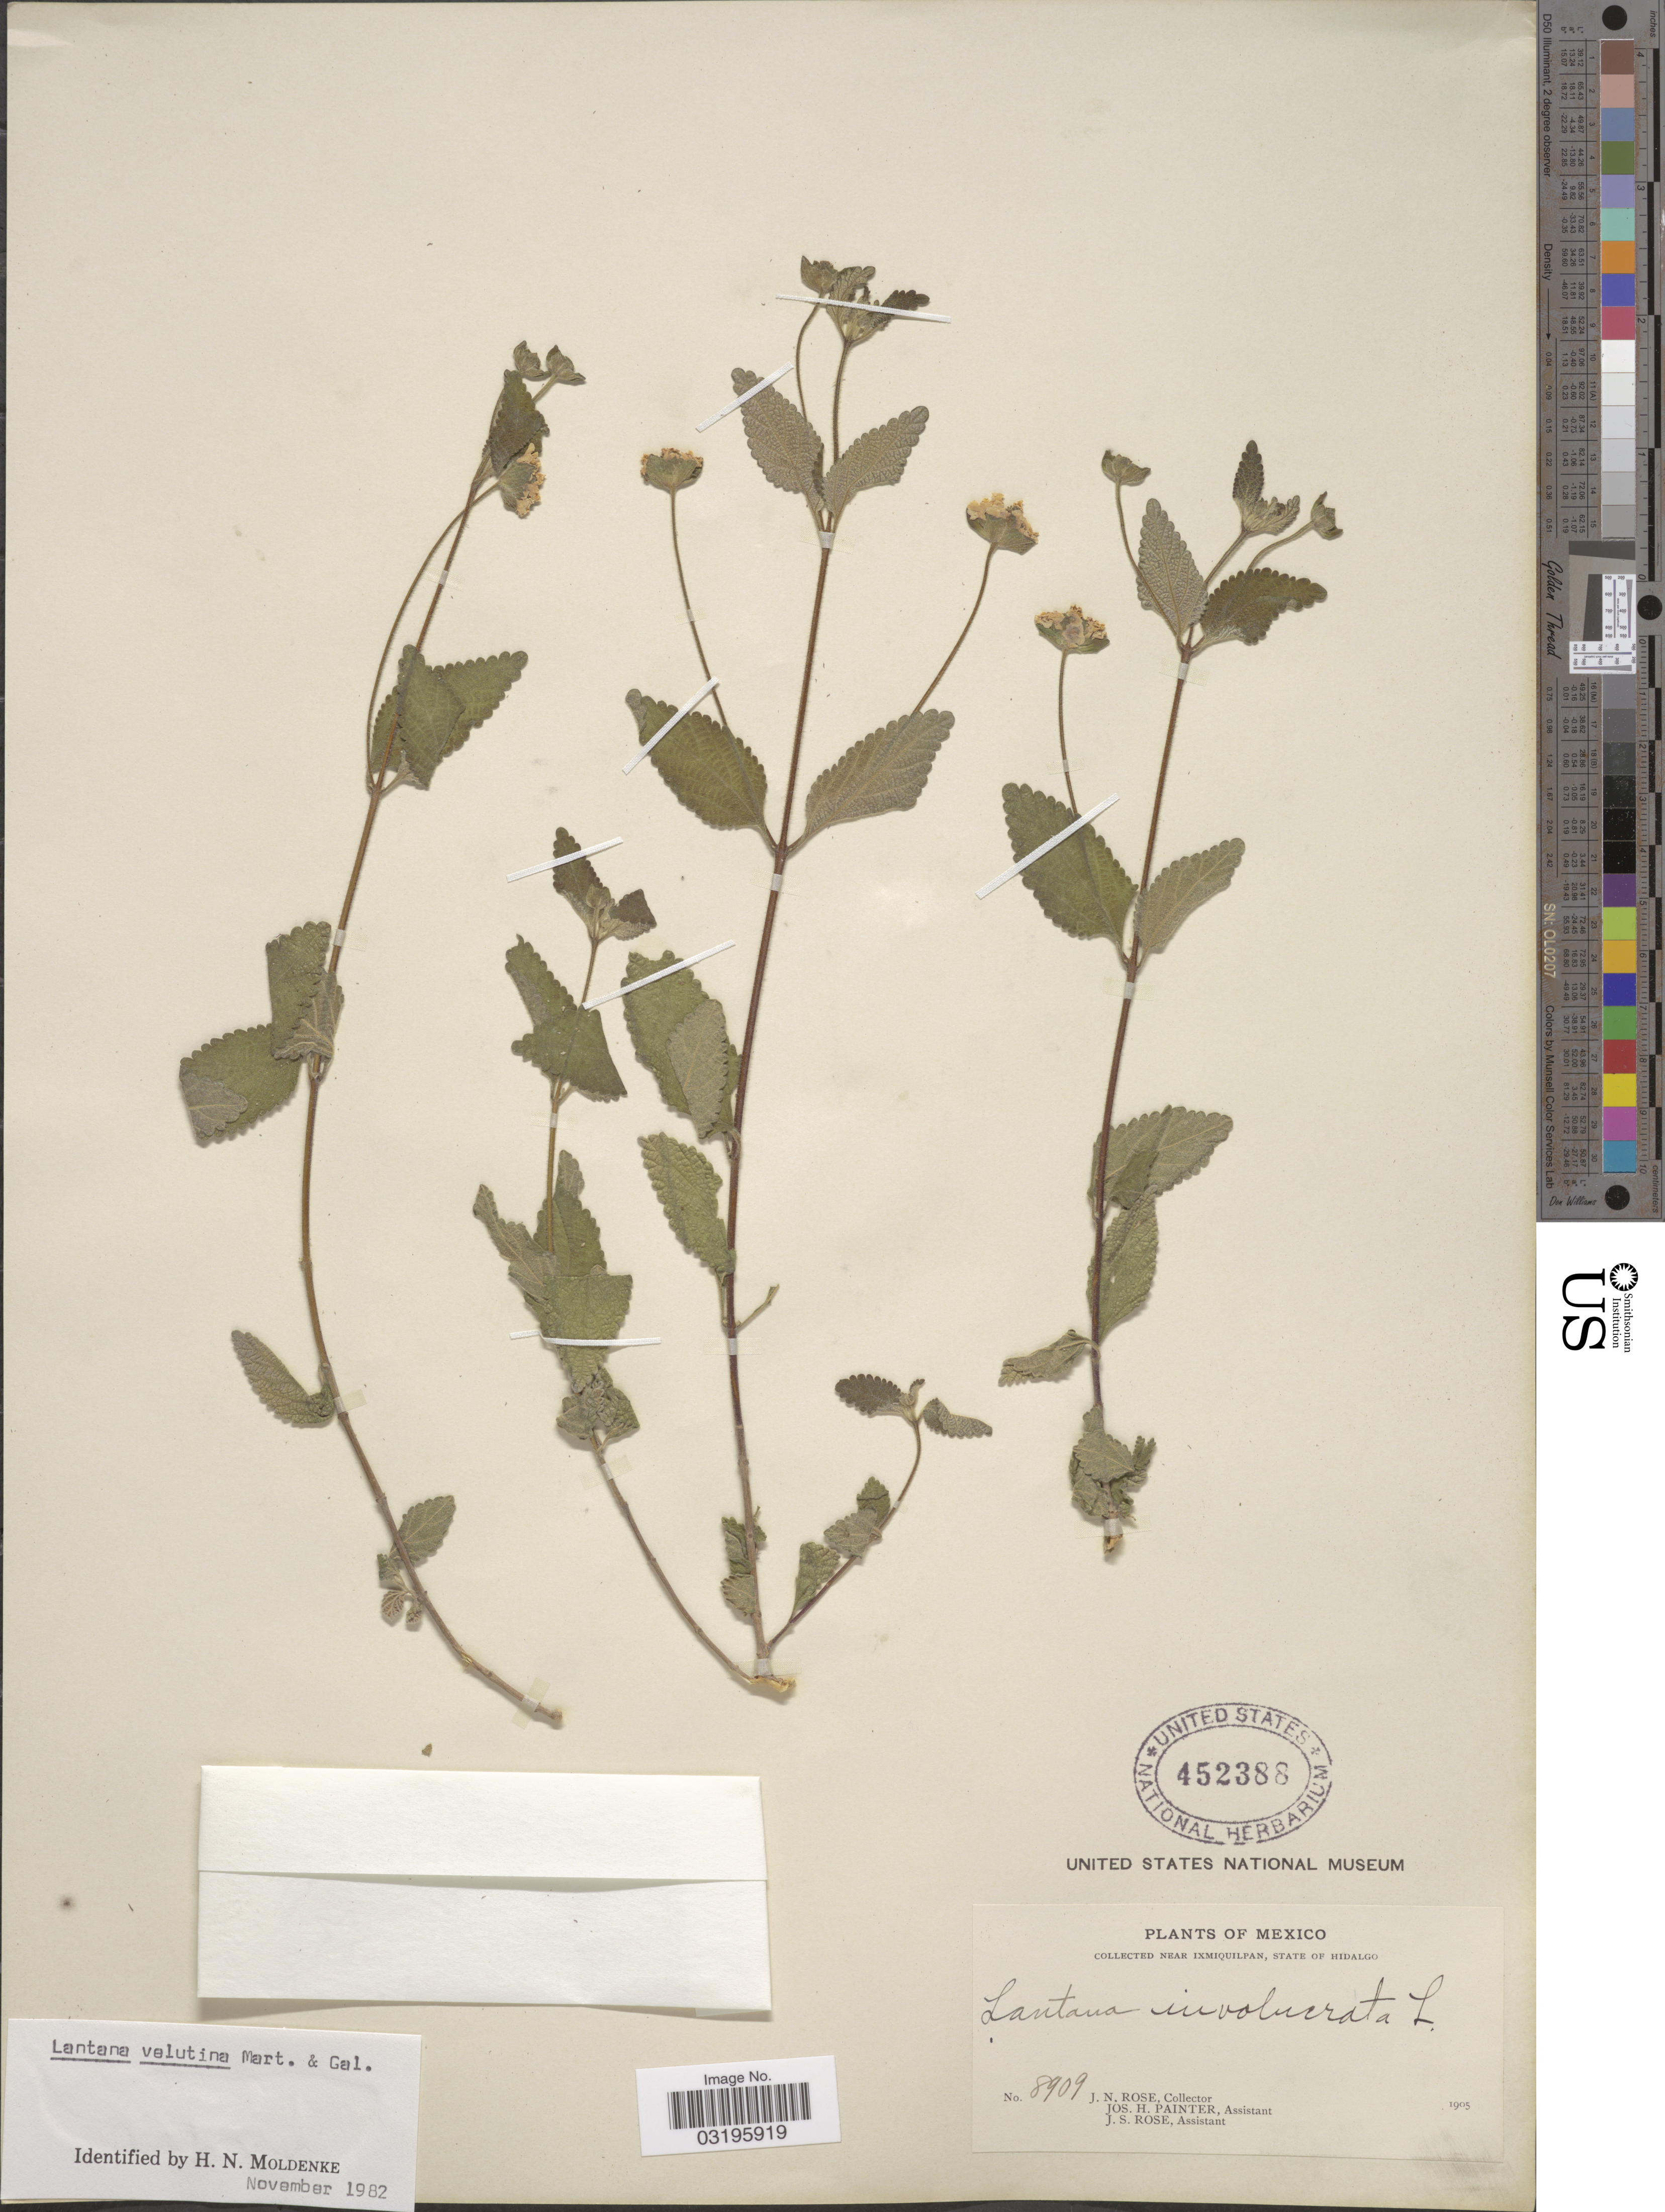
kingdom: Plantae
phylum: Tracheophyta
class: Magnoliopsida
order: Lamiales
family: Verbenaceae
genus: Lantana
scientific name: Lantana velutina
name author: M. Martens & Galeotti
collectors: J. N. Rose, J. H. Painter & J. S. Rose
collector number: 8909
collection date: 1905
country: Mexico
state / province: Hidalgo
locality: Near Ixmiquilpan.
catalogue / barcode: US 452388